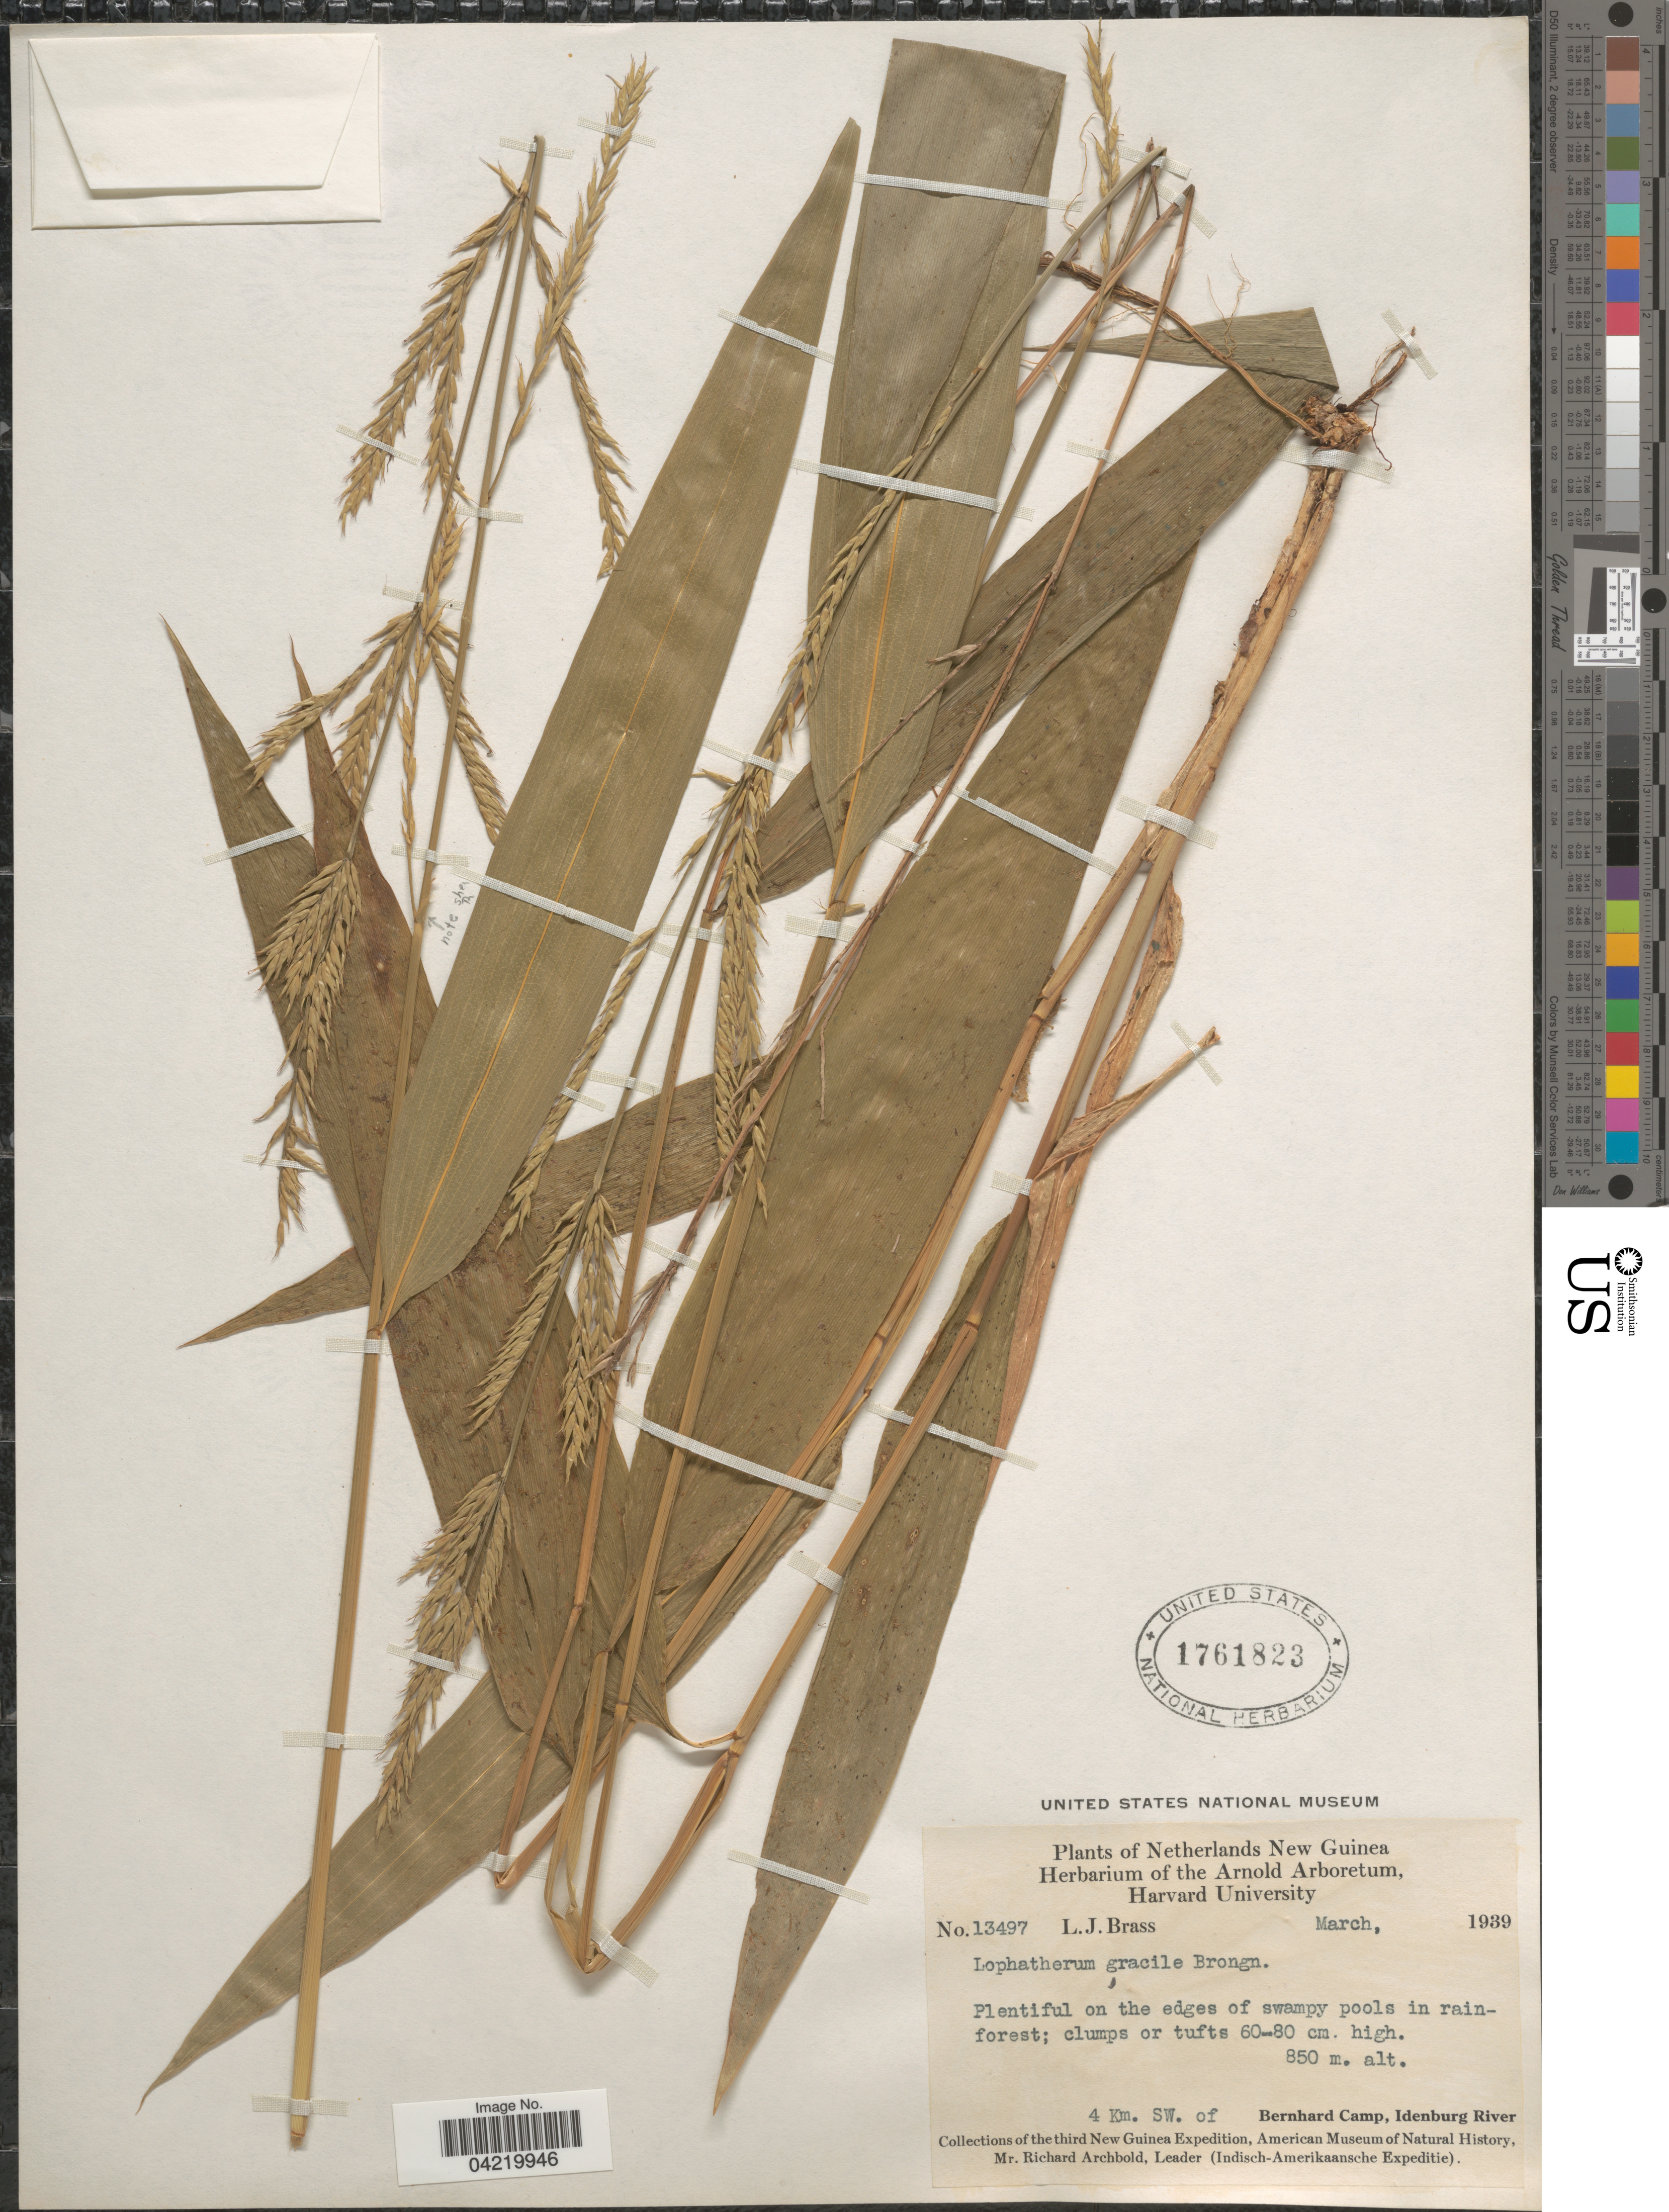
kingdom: Plantae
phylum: Tracheophyta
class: Liliopsida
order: Poales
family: Poaceae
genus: Lophatherum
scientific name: Lophatherum gracile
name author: Brongn.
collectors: L. J. Brass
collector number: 13497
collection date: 1939-03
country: Indonesia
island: New Guinea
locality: Netherlands New Guinea. 4 Km. SW. of Bernhard Camp, Idenburg River. The third New Guinea Expedition, American Museum of Natural History (Indisch-Amerkiaansche Expeditie).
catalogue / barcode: US 1761823